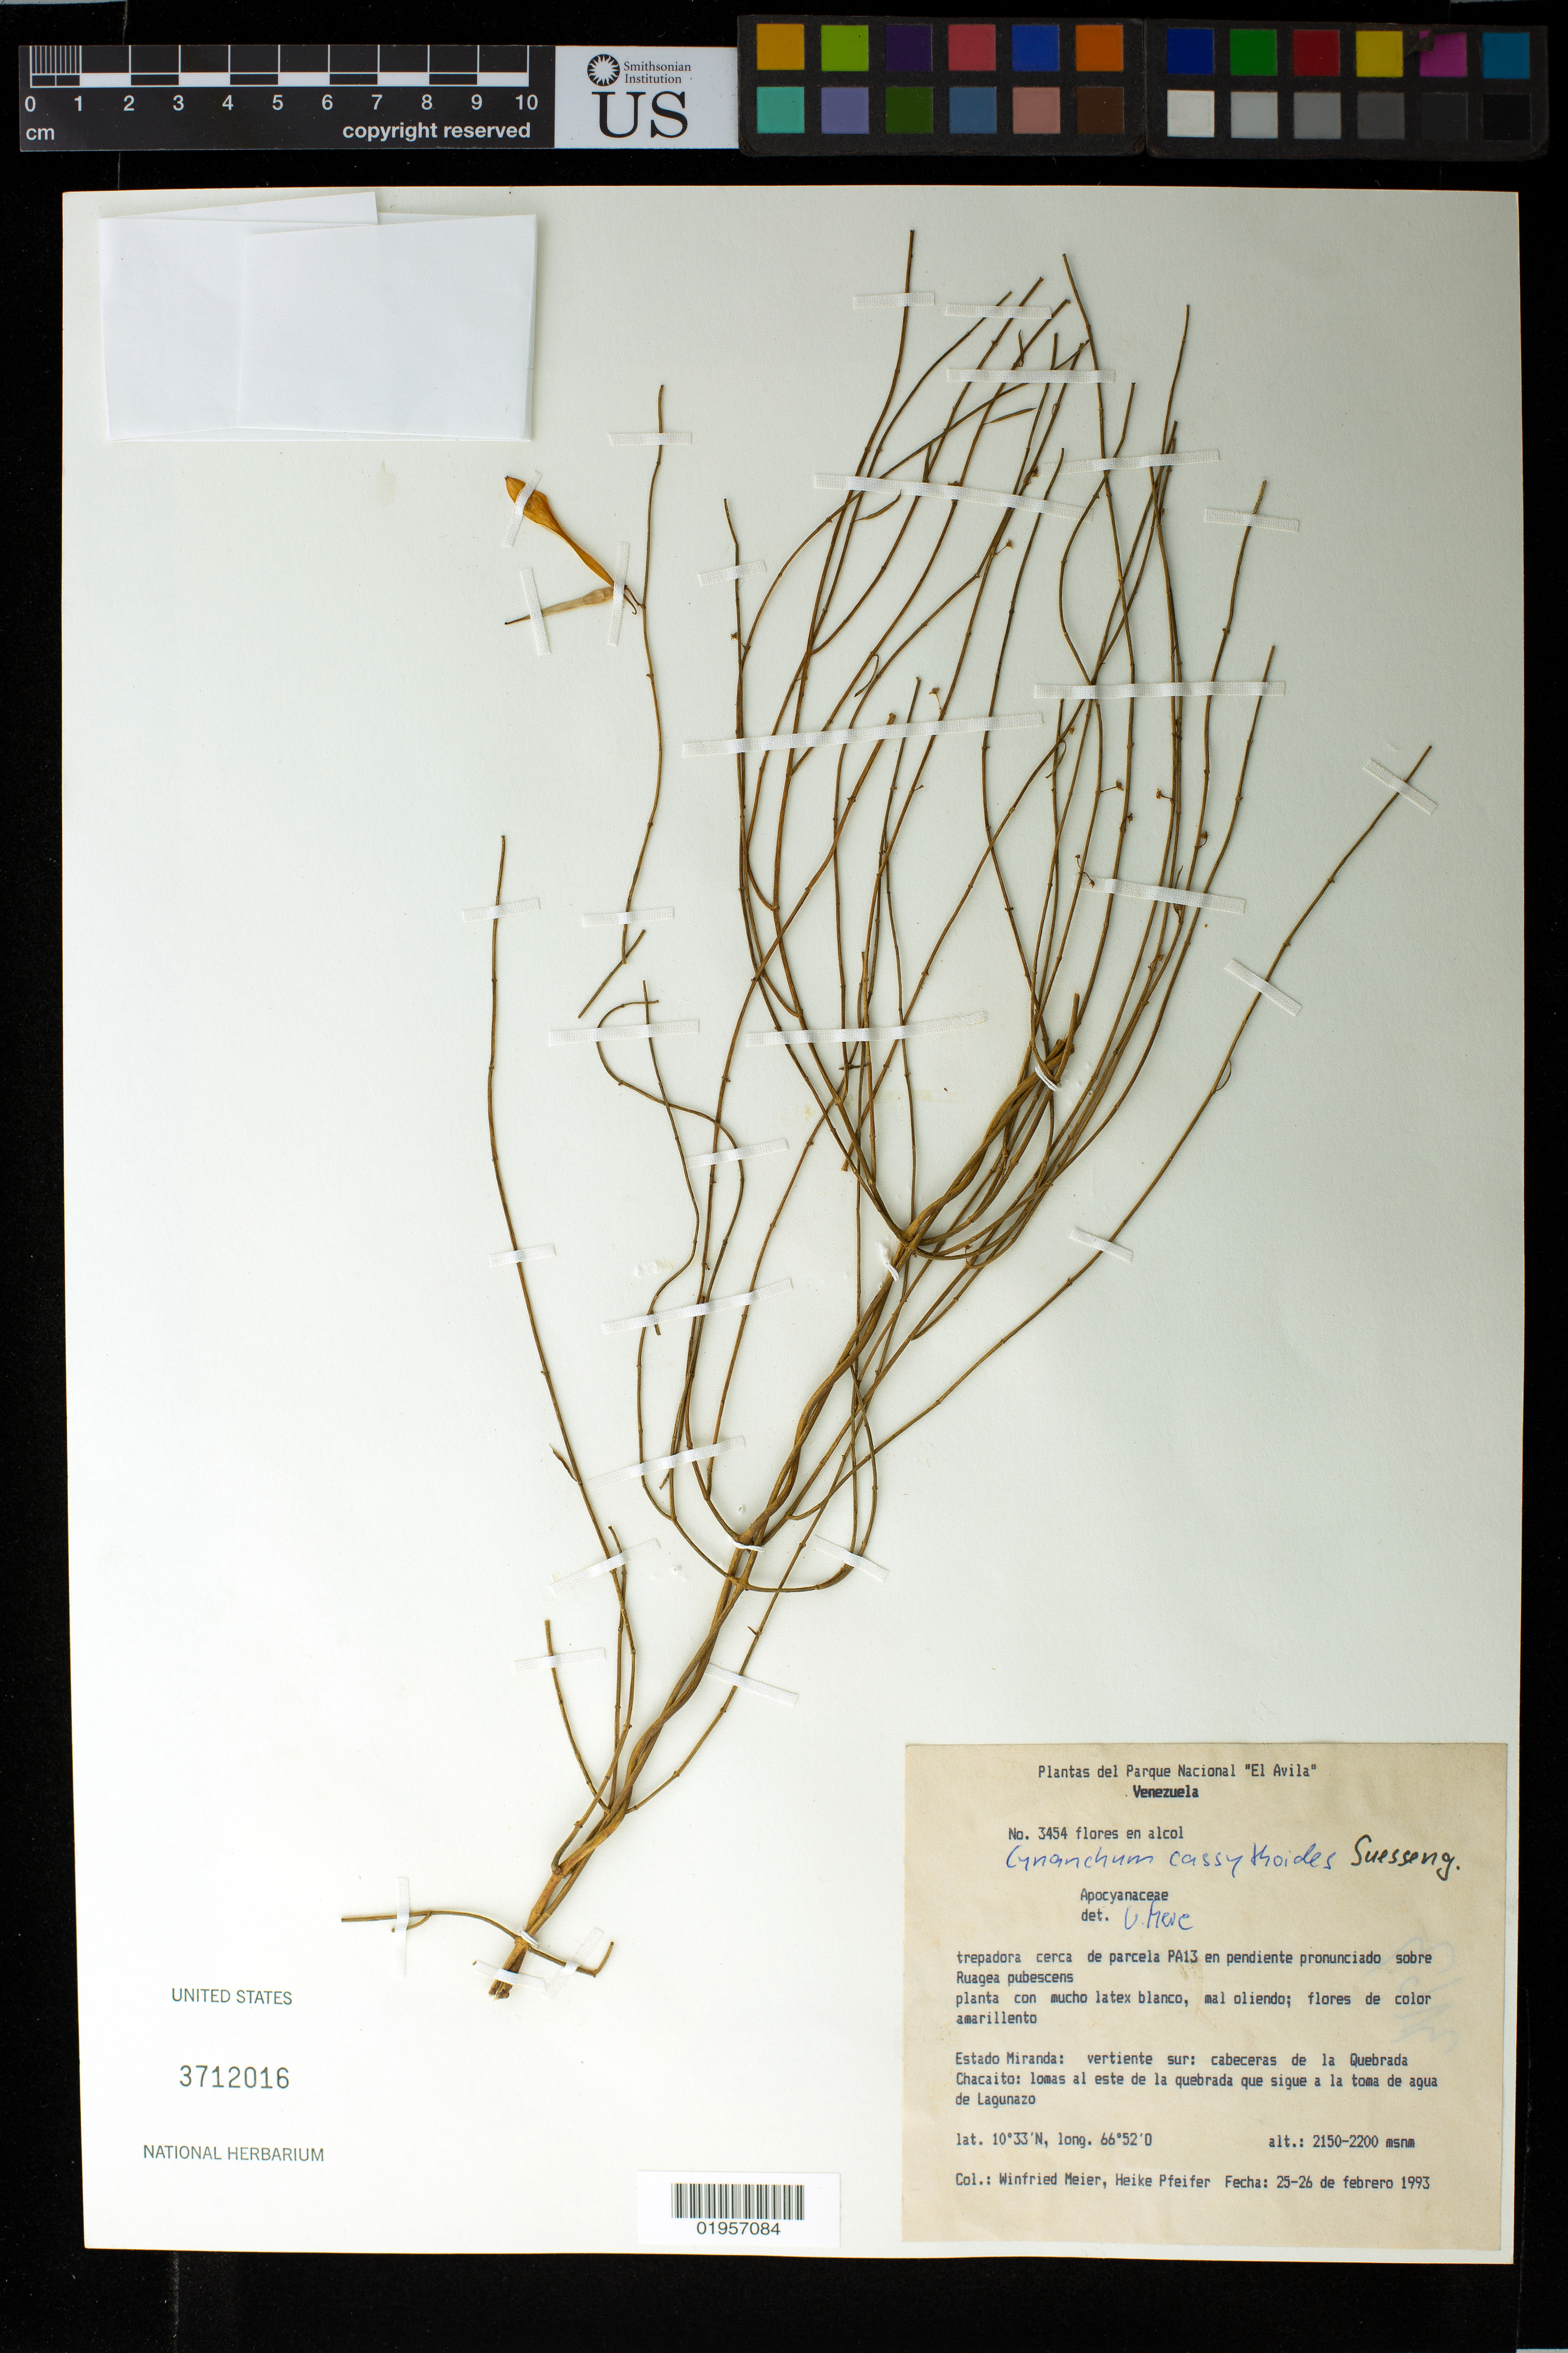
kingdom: Plantae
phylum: Tracheophyta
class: Magnoliopsida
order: Gentianales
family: Apocynaceae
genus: Orthosia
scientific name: Orthosia cassythoides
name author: (Suess.) Liede & Meve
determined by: Liede-Schumann, Sigrid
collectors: W. Meier & H. Pfeifer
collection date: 1993-02-25/1993-02-26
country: Venezuela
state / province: Miranda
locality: Vertiente sur, cabeceras de la Quebrada Chacaito, lomas al este de la quebrada que sigue a la toma de agua de Lagunazo.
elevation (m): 2150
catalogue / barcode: US 3712016